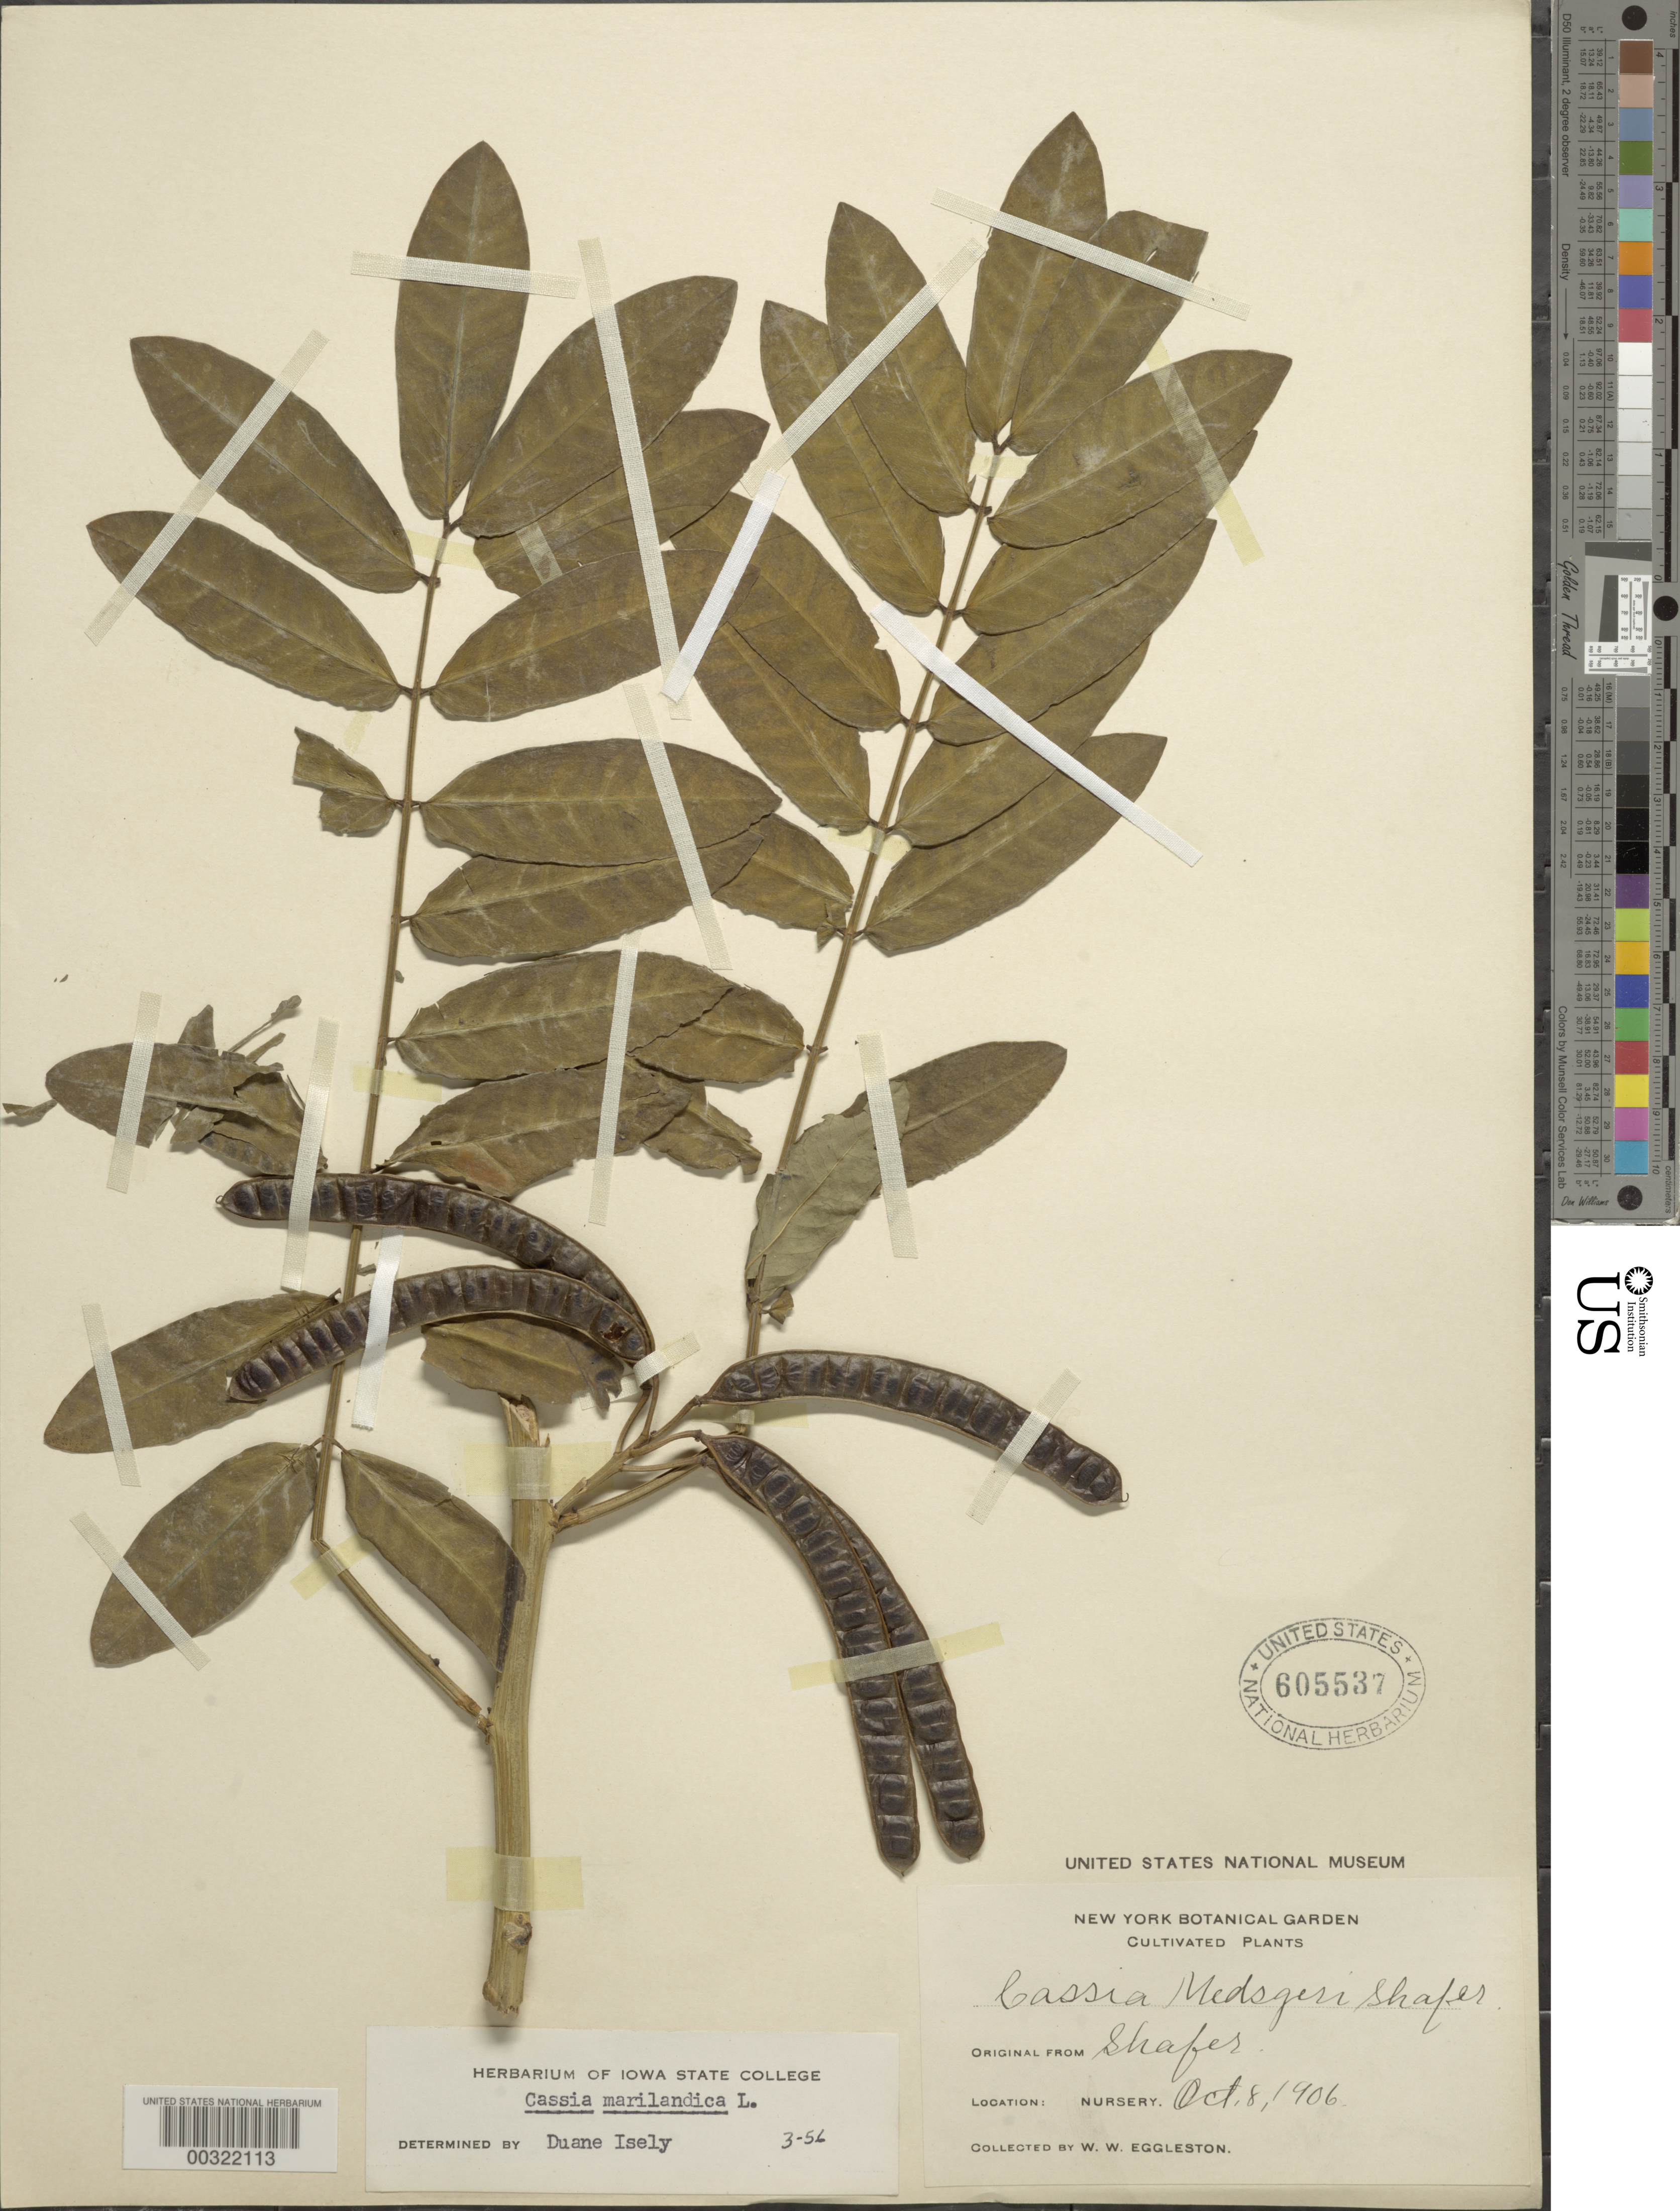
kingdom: Plantae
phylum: Tracheophyta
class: Magnoliopsida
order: Fabales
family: Fabaceae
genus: Senna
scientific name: Senna marilandica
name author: (L.) Link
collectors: W. W. Eggleston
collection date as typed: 08 Oct 1906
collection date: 1906-10-08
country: United States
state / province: Washington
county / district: Spokane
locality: Spokane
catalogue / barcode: US 605537